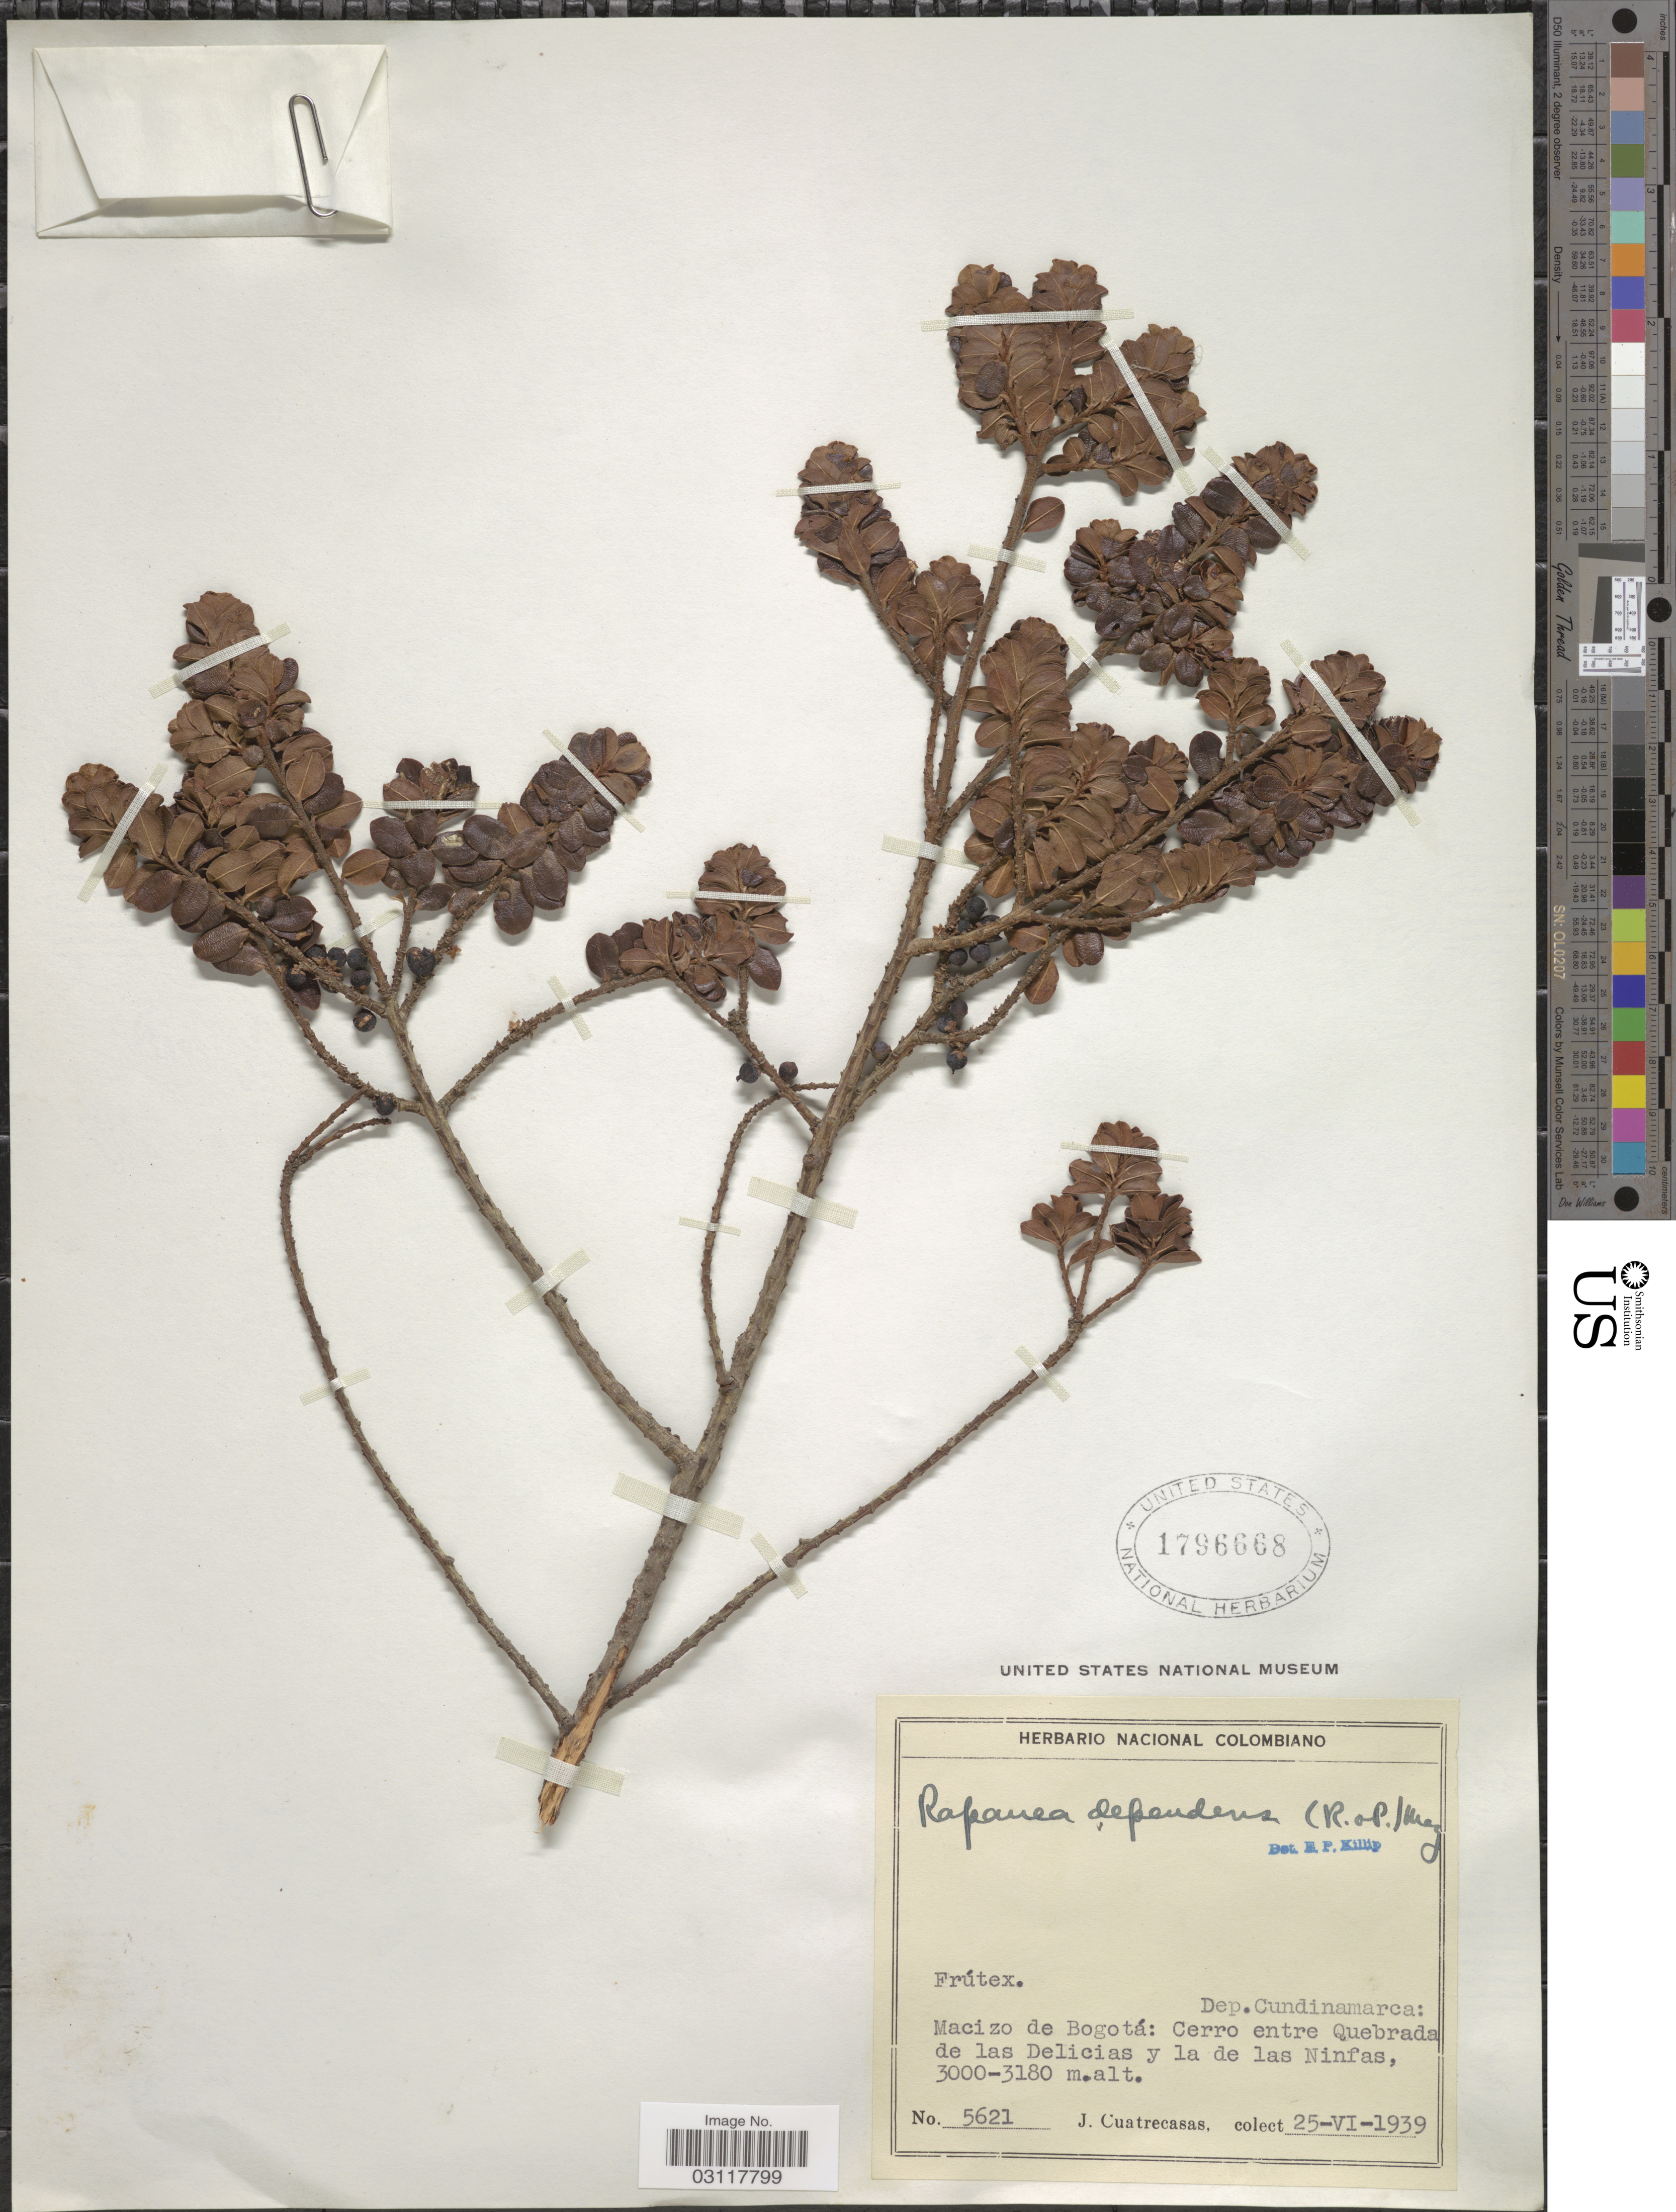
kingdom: Plantae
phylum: Tracheophyta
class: Magnoliopsida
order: Ericales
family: Primulaceae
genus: Rapanea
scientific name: Rapanea dependens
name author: (Ruiz & Pav.) Mez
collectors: J. Cuatrecasas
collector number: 5621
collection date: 1939-06-25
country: Colombia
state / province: Cundinamarca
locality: Dep. Cundinamarca: Macizo de Bogotá: Cerro entre Quebrada de las Delicias y la de las Ninfas.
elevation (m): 3000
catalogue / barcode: US 1796668